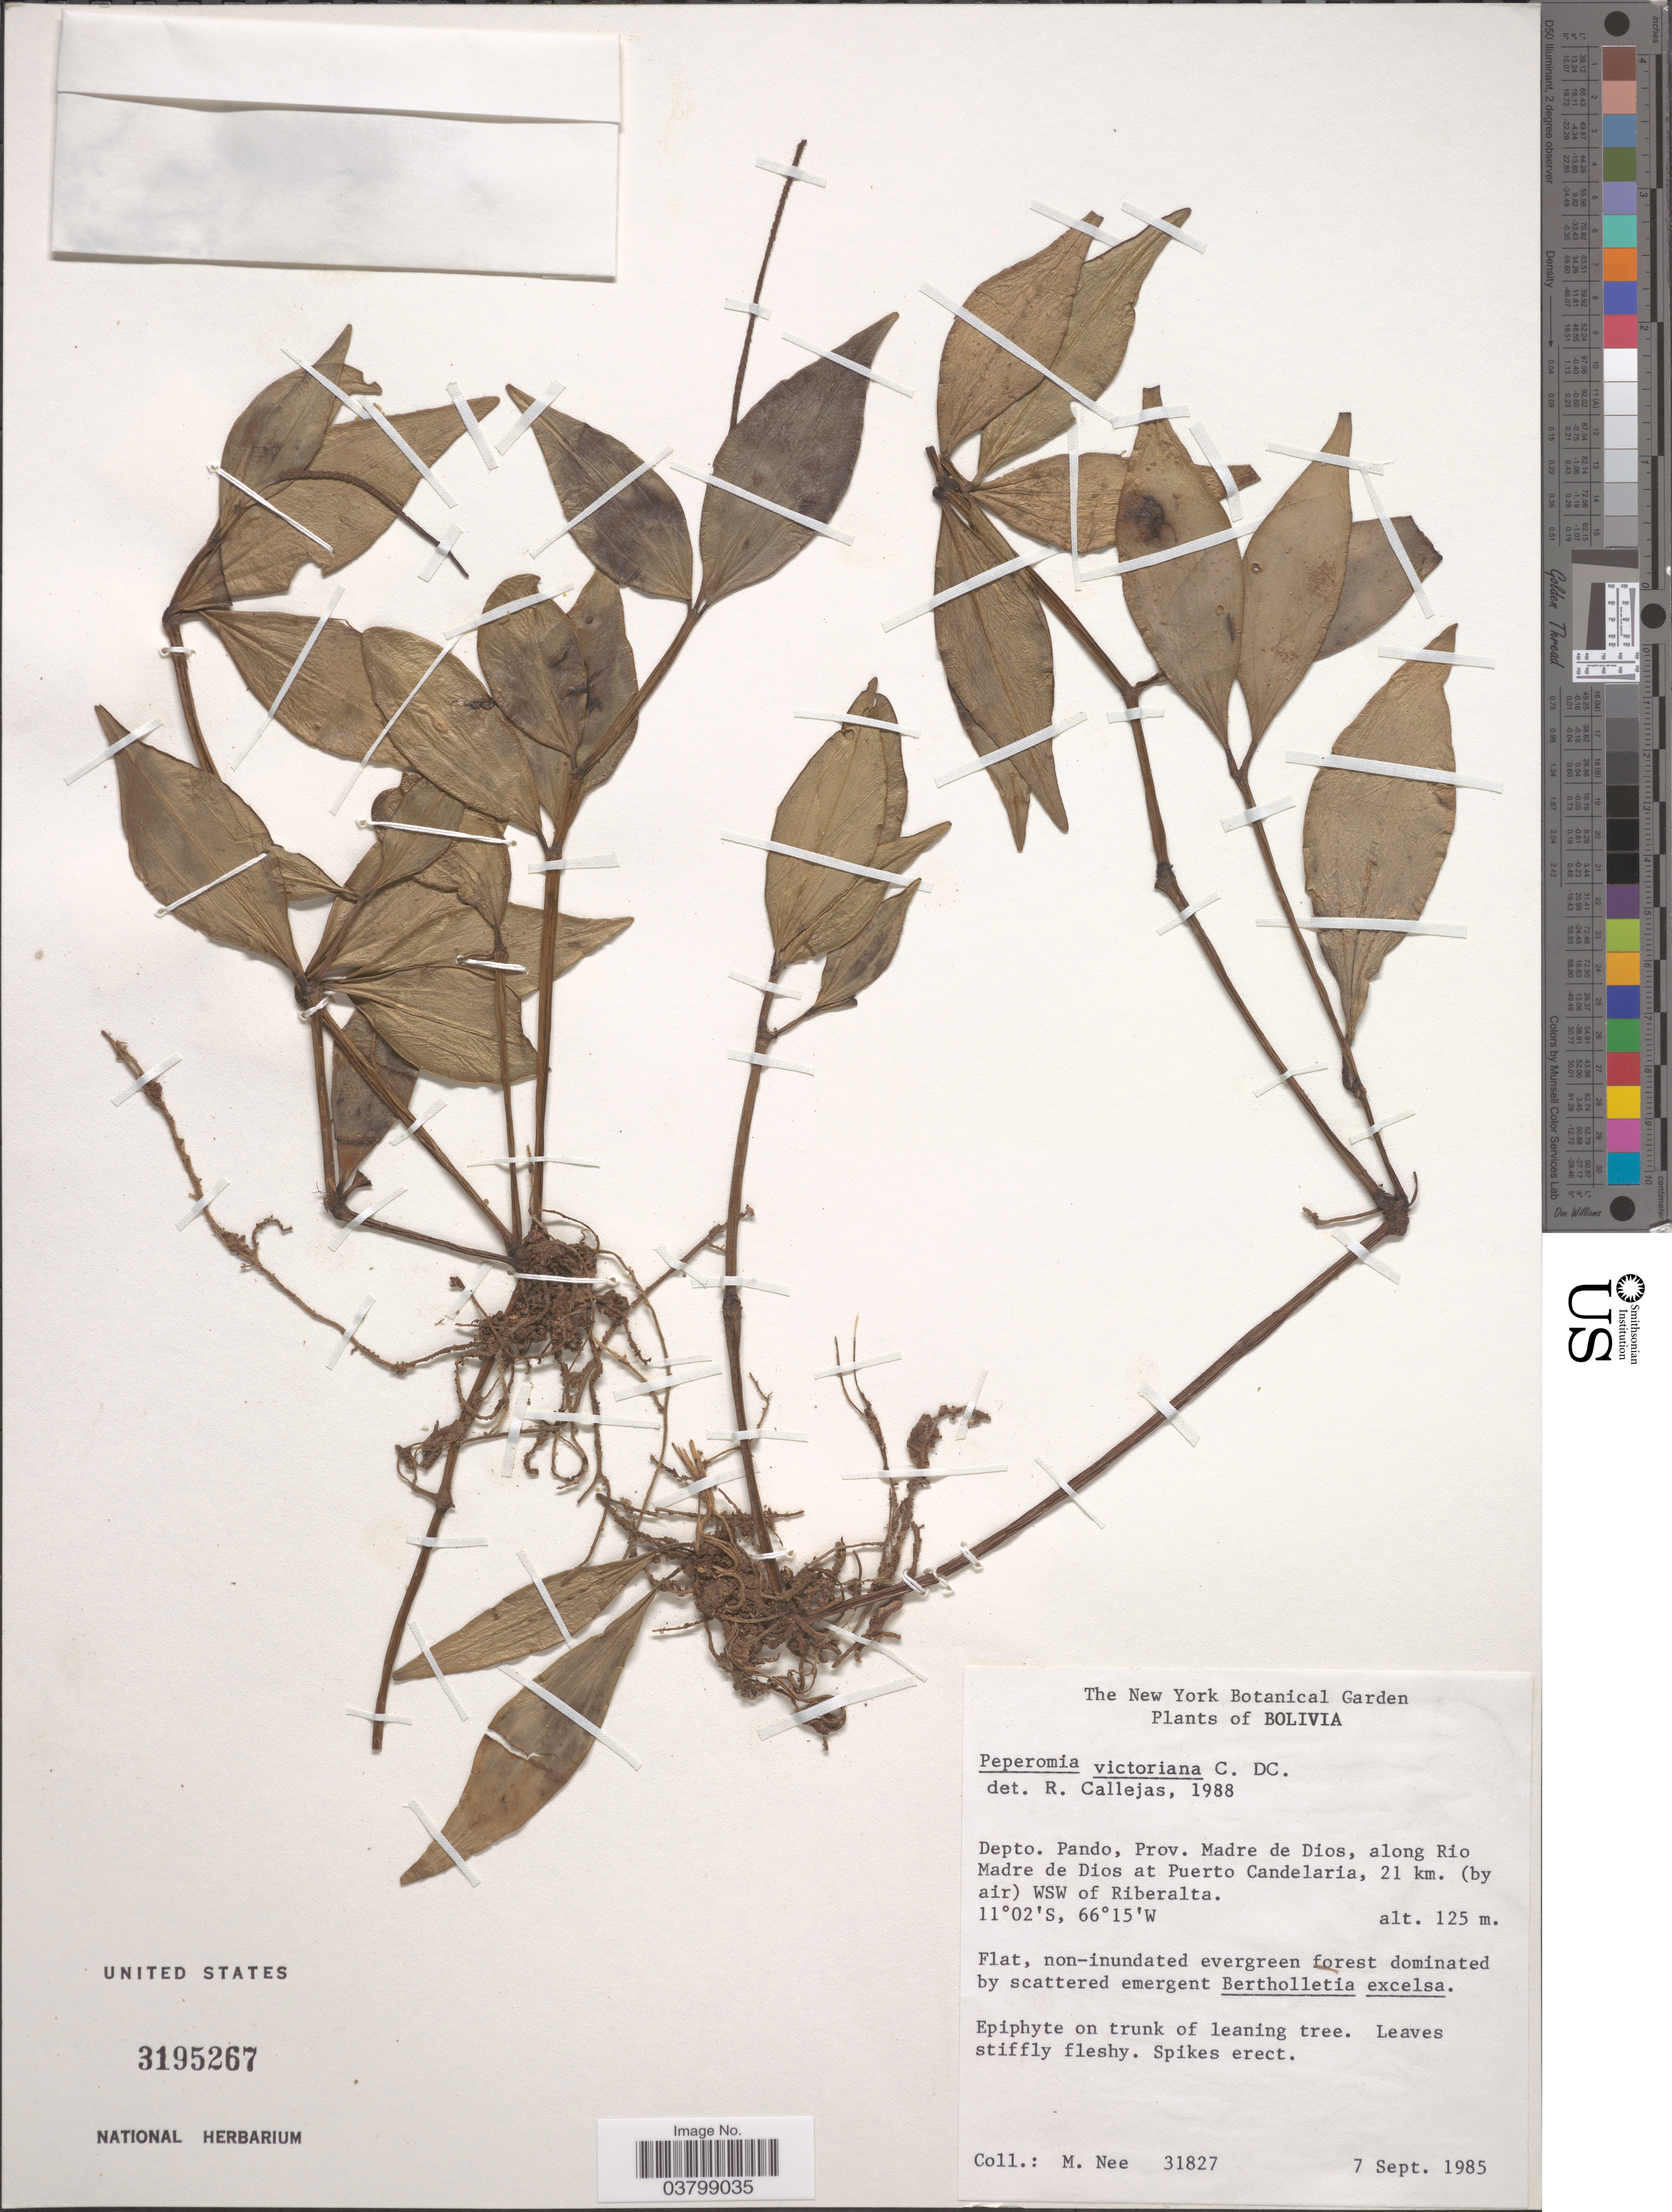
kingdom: Plantae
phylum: Tracheophyta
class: Magnoliopsida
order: Piperales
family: Piperaceae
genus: Peperomia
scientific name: Peperomia victoriana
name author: C. DC.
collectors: M. Nee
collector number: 31827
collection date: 1985-09-07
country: Bolivia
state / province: Pando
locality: Depto. Pando, Prov. Madre de Dios, along Rio Madre de Dios at Puerto Candelaria, 21 km. (by air) WSW of Riberalta.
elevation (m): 125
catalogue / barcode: US 3195267